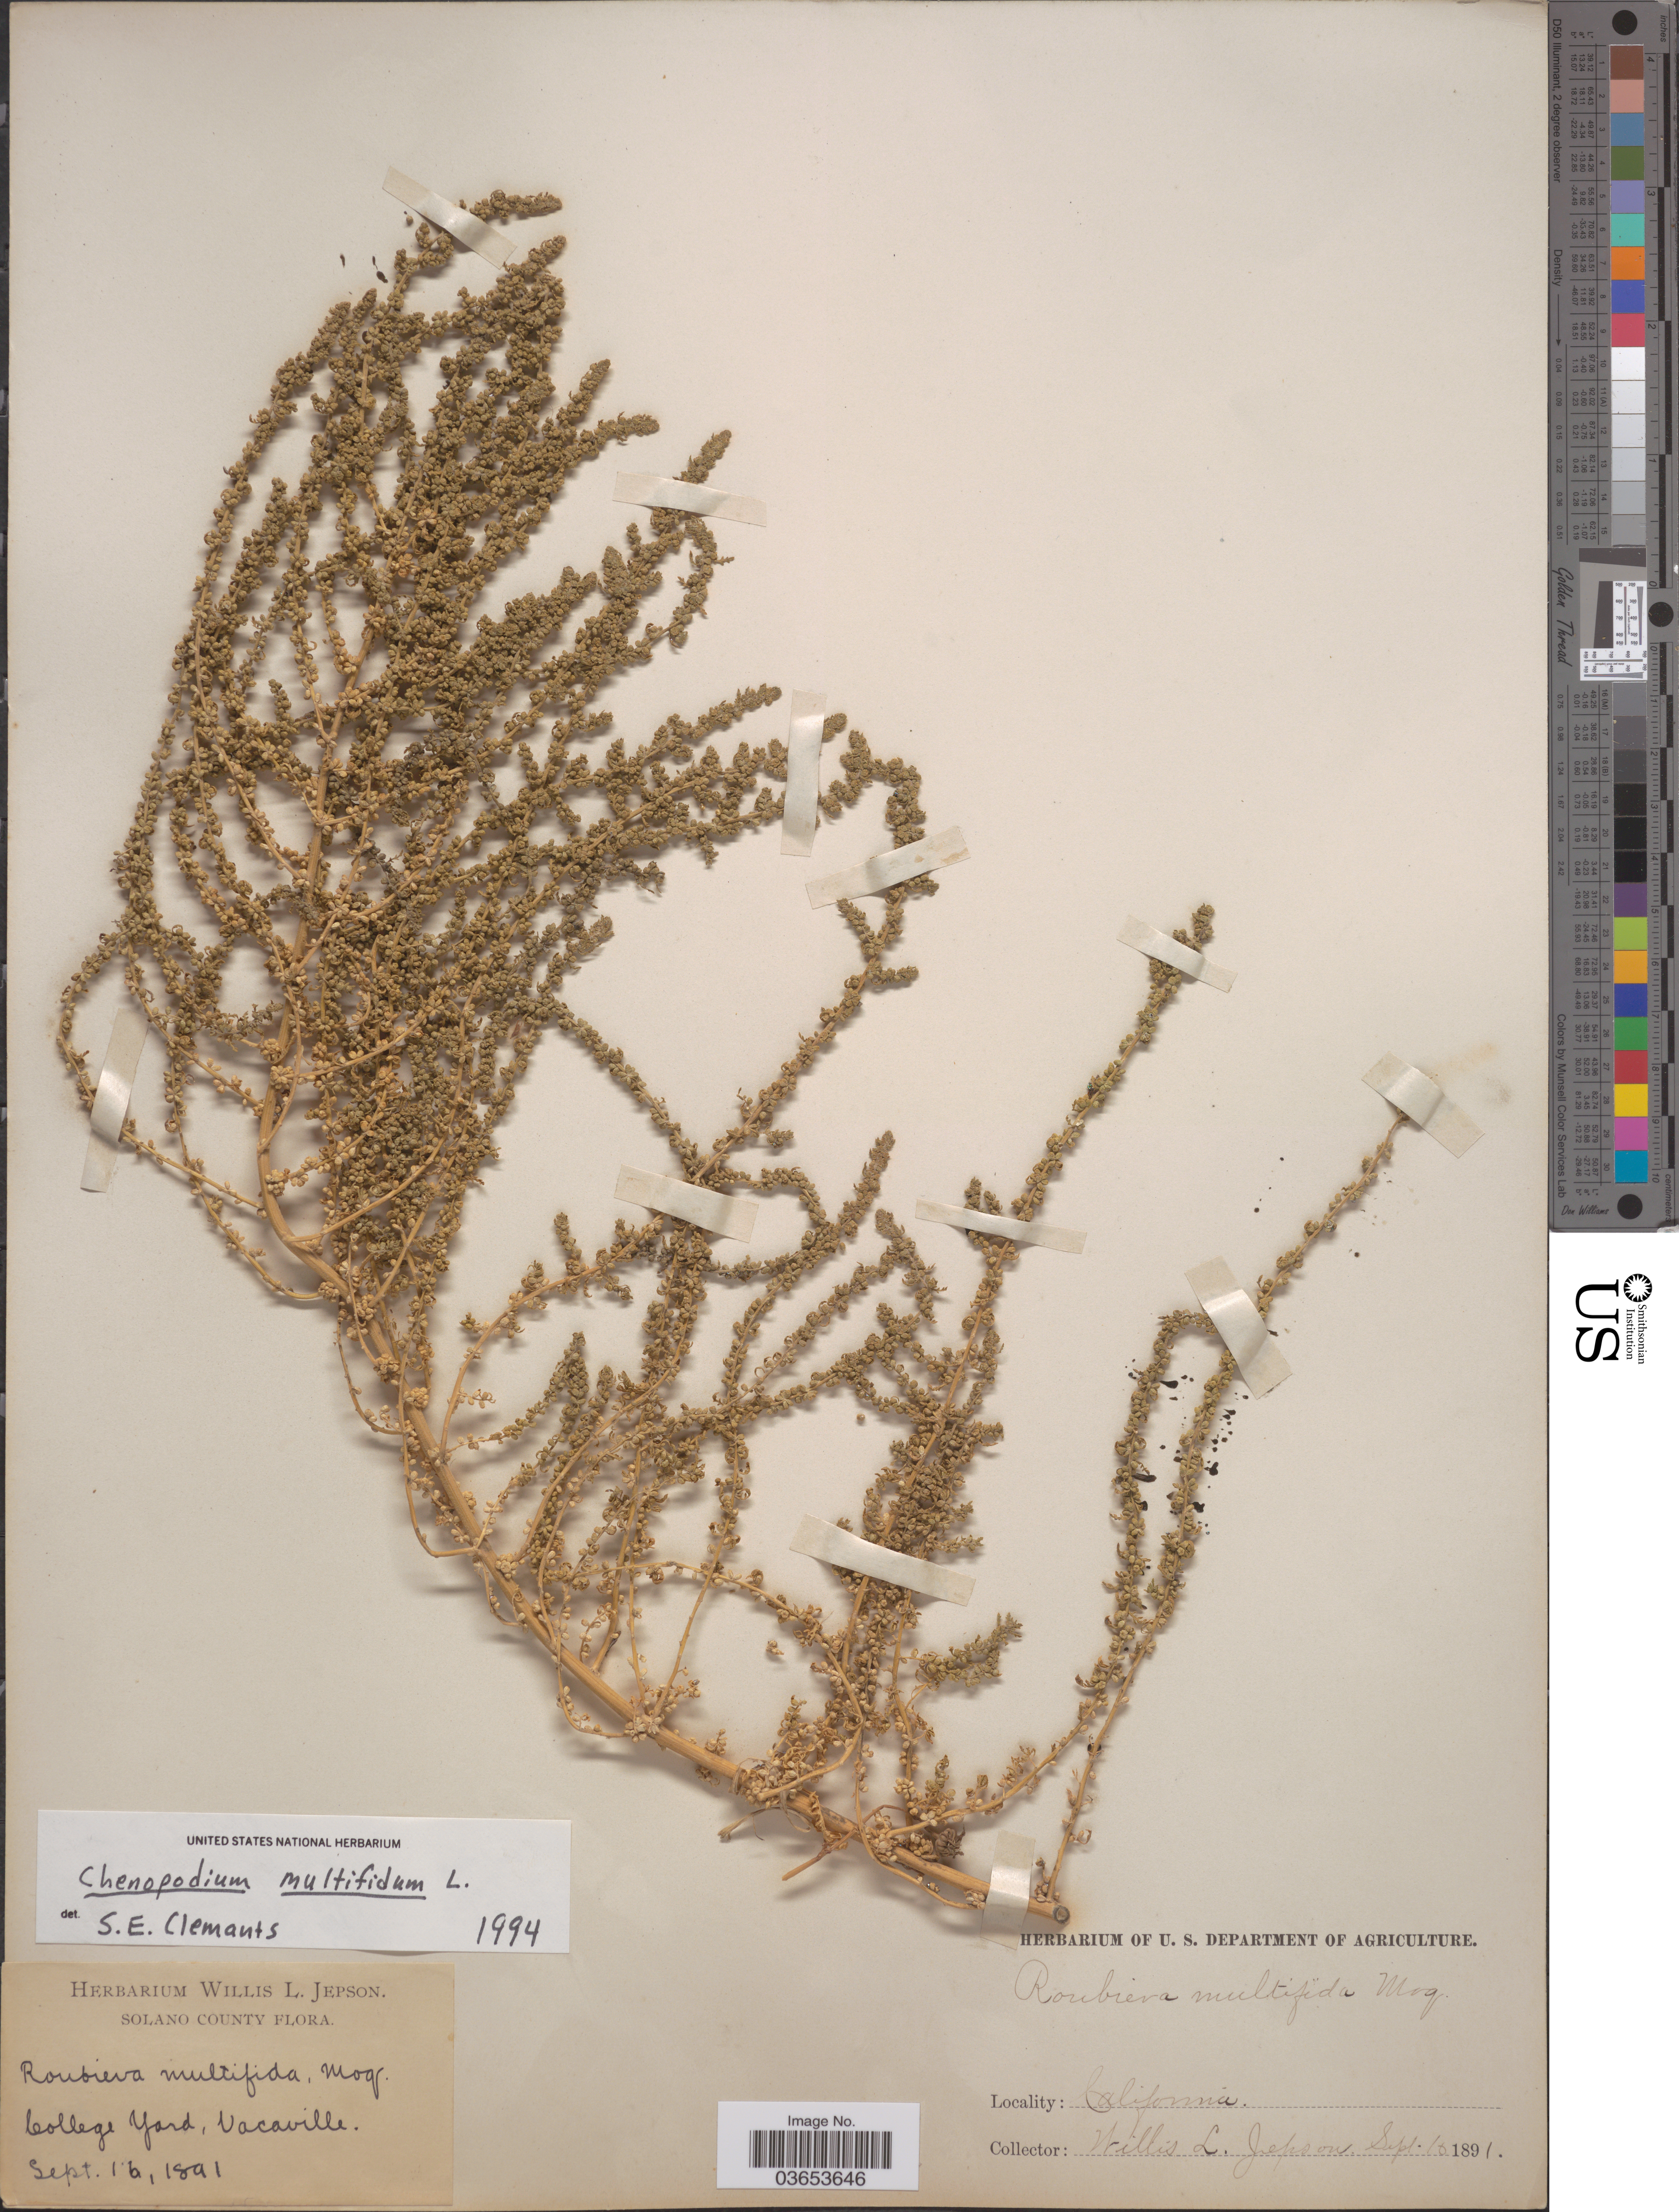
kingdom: Plantae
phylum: Tracheophyta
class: Magnoliopsida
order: Caryophyllales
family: Amaranthaceae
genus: Chenopodium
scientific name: Chenopodium multifidum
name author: L.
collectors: W. L. Jepson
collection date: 1891-09-16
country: United States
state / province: California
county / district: Solano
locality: Solano County. College Yard, Vacaville.